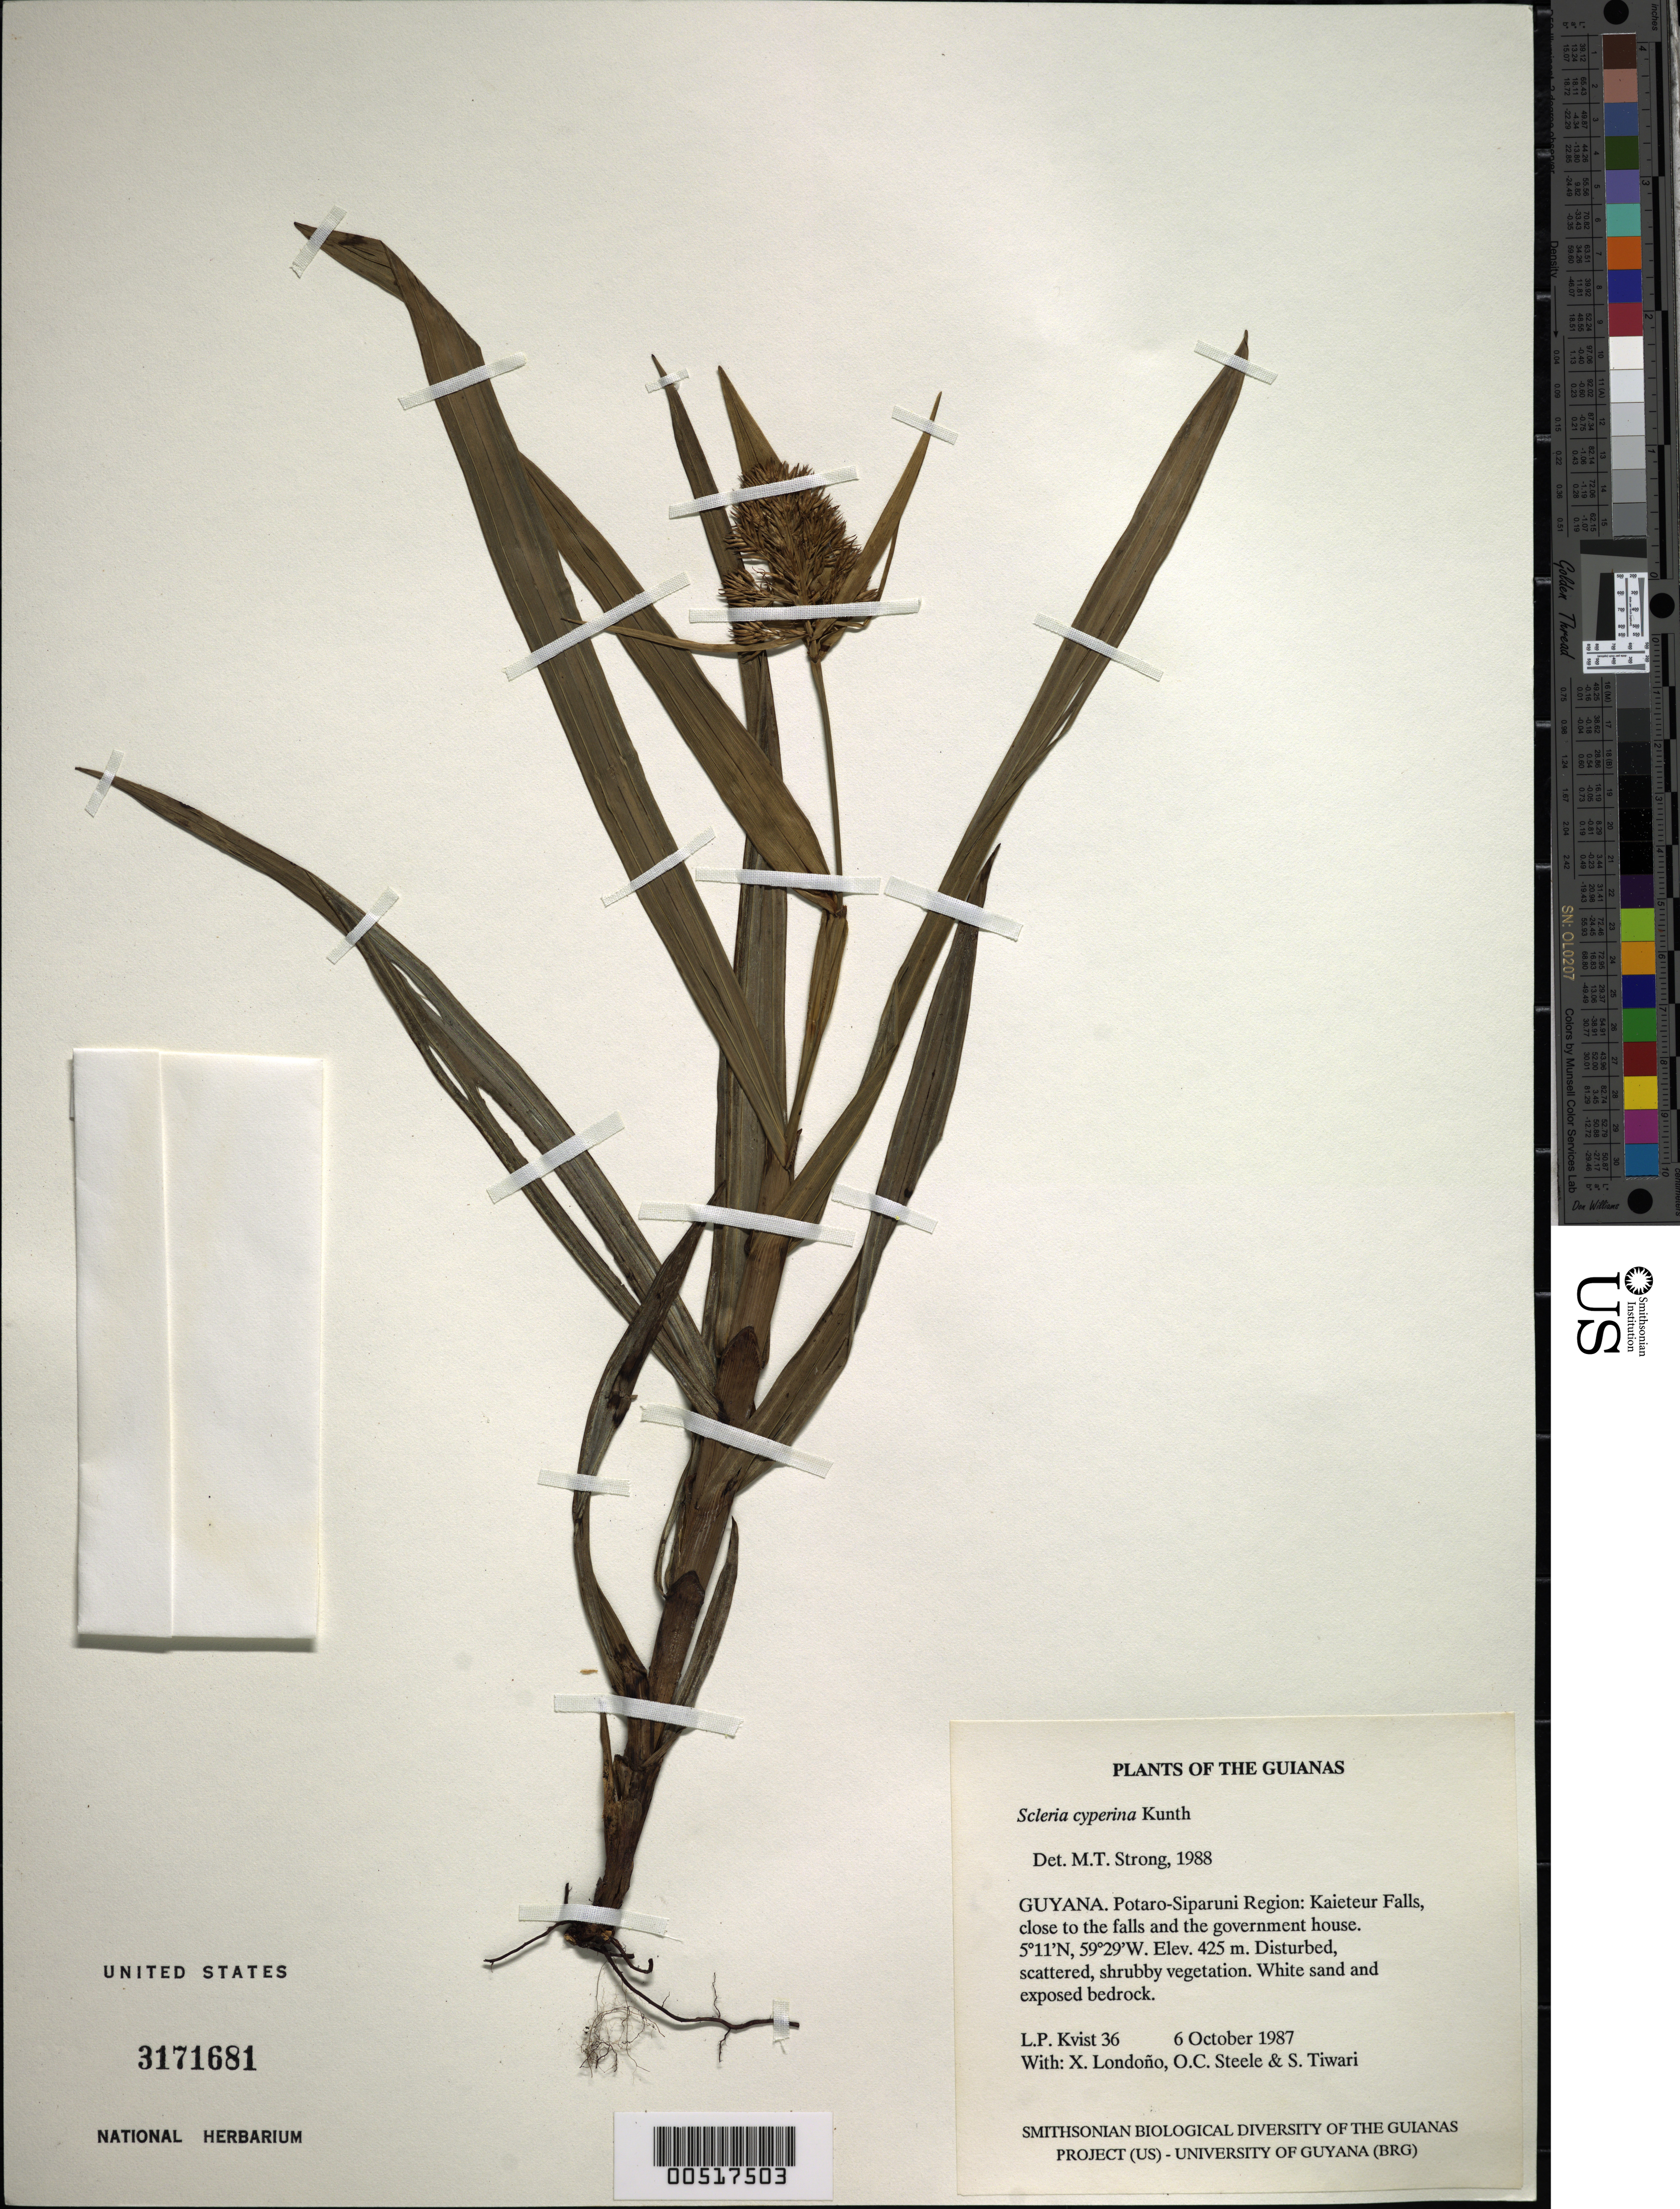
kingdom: Plantae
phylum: Tracheophyta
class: Liliopsida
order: Poales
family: Cyperaceae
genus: Scleria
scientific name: Scleria cyperina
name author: Willd. ex Kunth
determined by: Strong, M. T., (US), Smithsonian Institution - National Museum of Natural History (UNITED STATES)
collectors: L. P. Kvist, X. Londoño, O. C. Steele & S. Tiwari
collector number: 36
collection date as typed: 6 October 1987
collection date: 1987-10-06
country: Guyana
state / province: Potaro-Siparuni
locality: Kaieteur Falls, close to the falls and the government house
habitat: Disturbed, scattered, shrubby vegetation. White sand and exposed bedrock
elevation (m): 425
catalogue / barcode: US 3171681